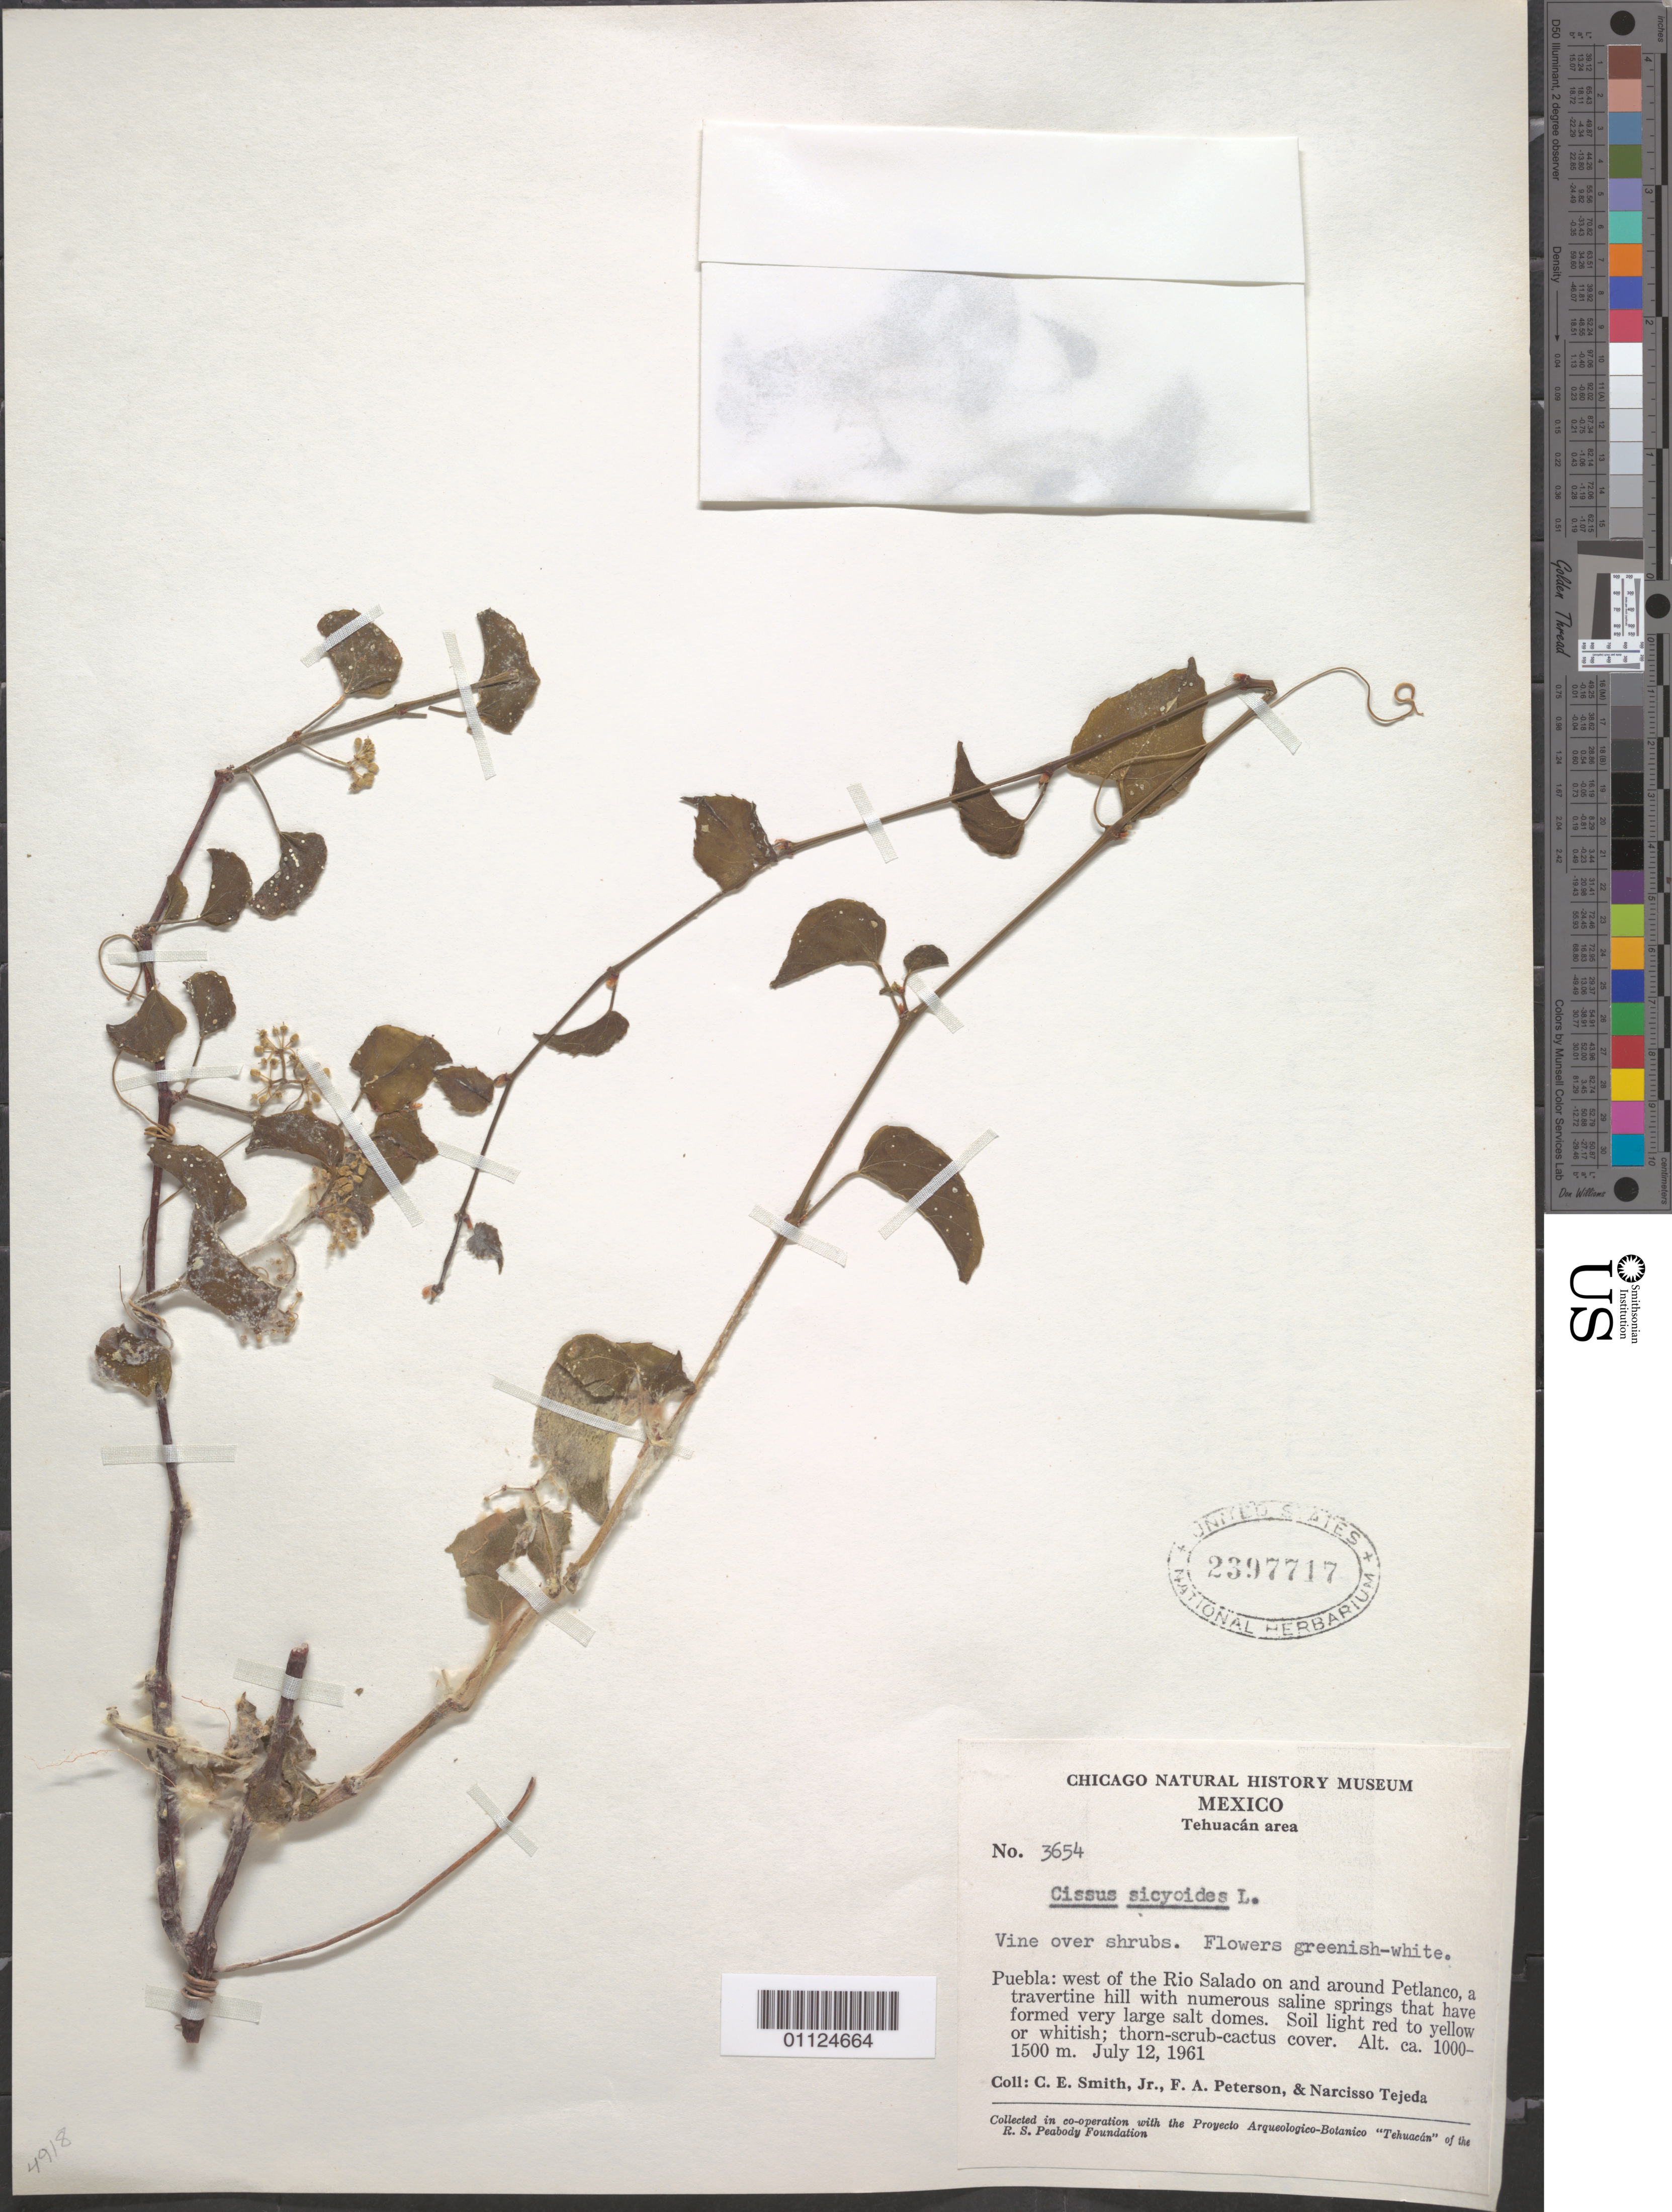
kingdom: Plantae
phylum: Tracheophyta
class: Magnoliopsida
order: Vitales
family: Vitaceae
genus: Cissus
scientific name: Cissus verticillata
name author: (L.) Nicolson & C.E. Jarvis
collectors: C. E. Smith Jr., F. A. Peterson & N. Tejeda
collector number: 3654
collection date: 1961-07-12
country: Mexico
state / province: Puebla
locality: W of the Rio Salado on and around Petlanco.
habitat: Vine over shrubs. Travertine hill with numerous saline springs that have formed very large salt domes.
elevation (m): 1000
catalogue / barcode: US 2397717